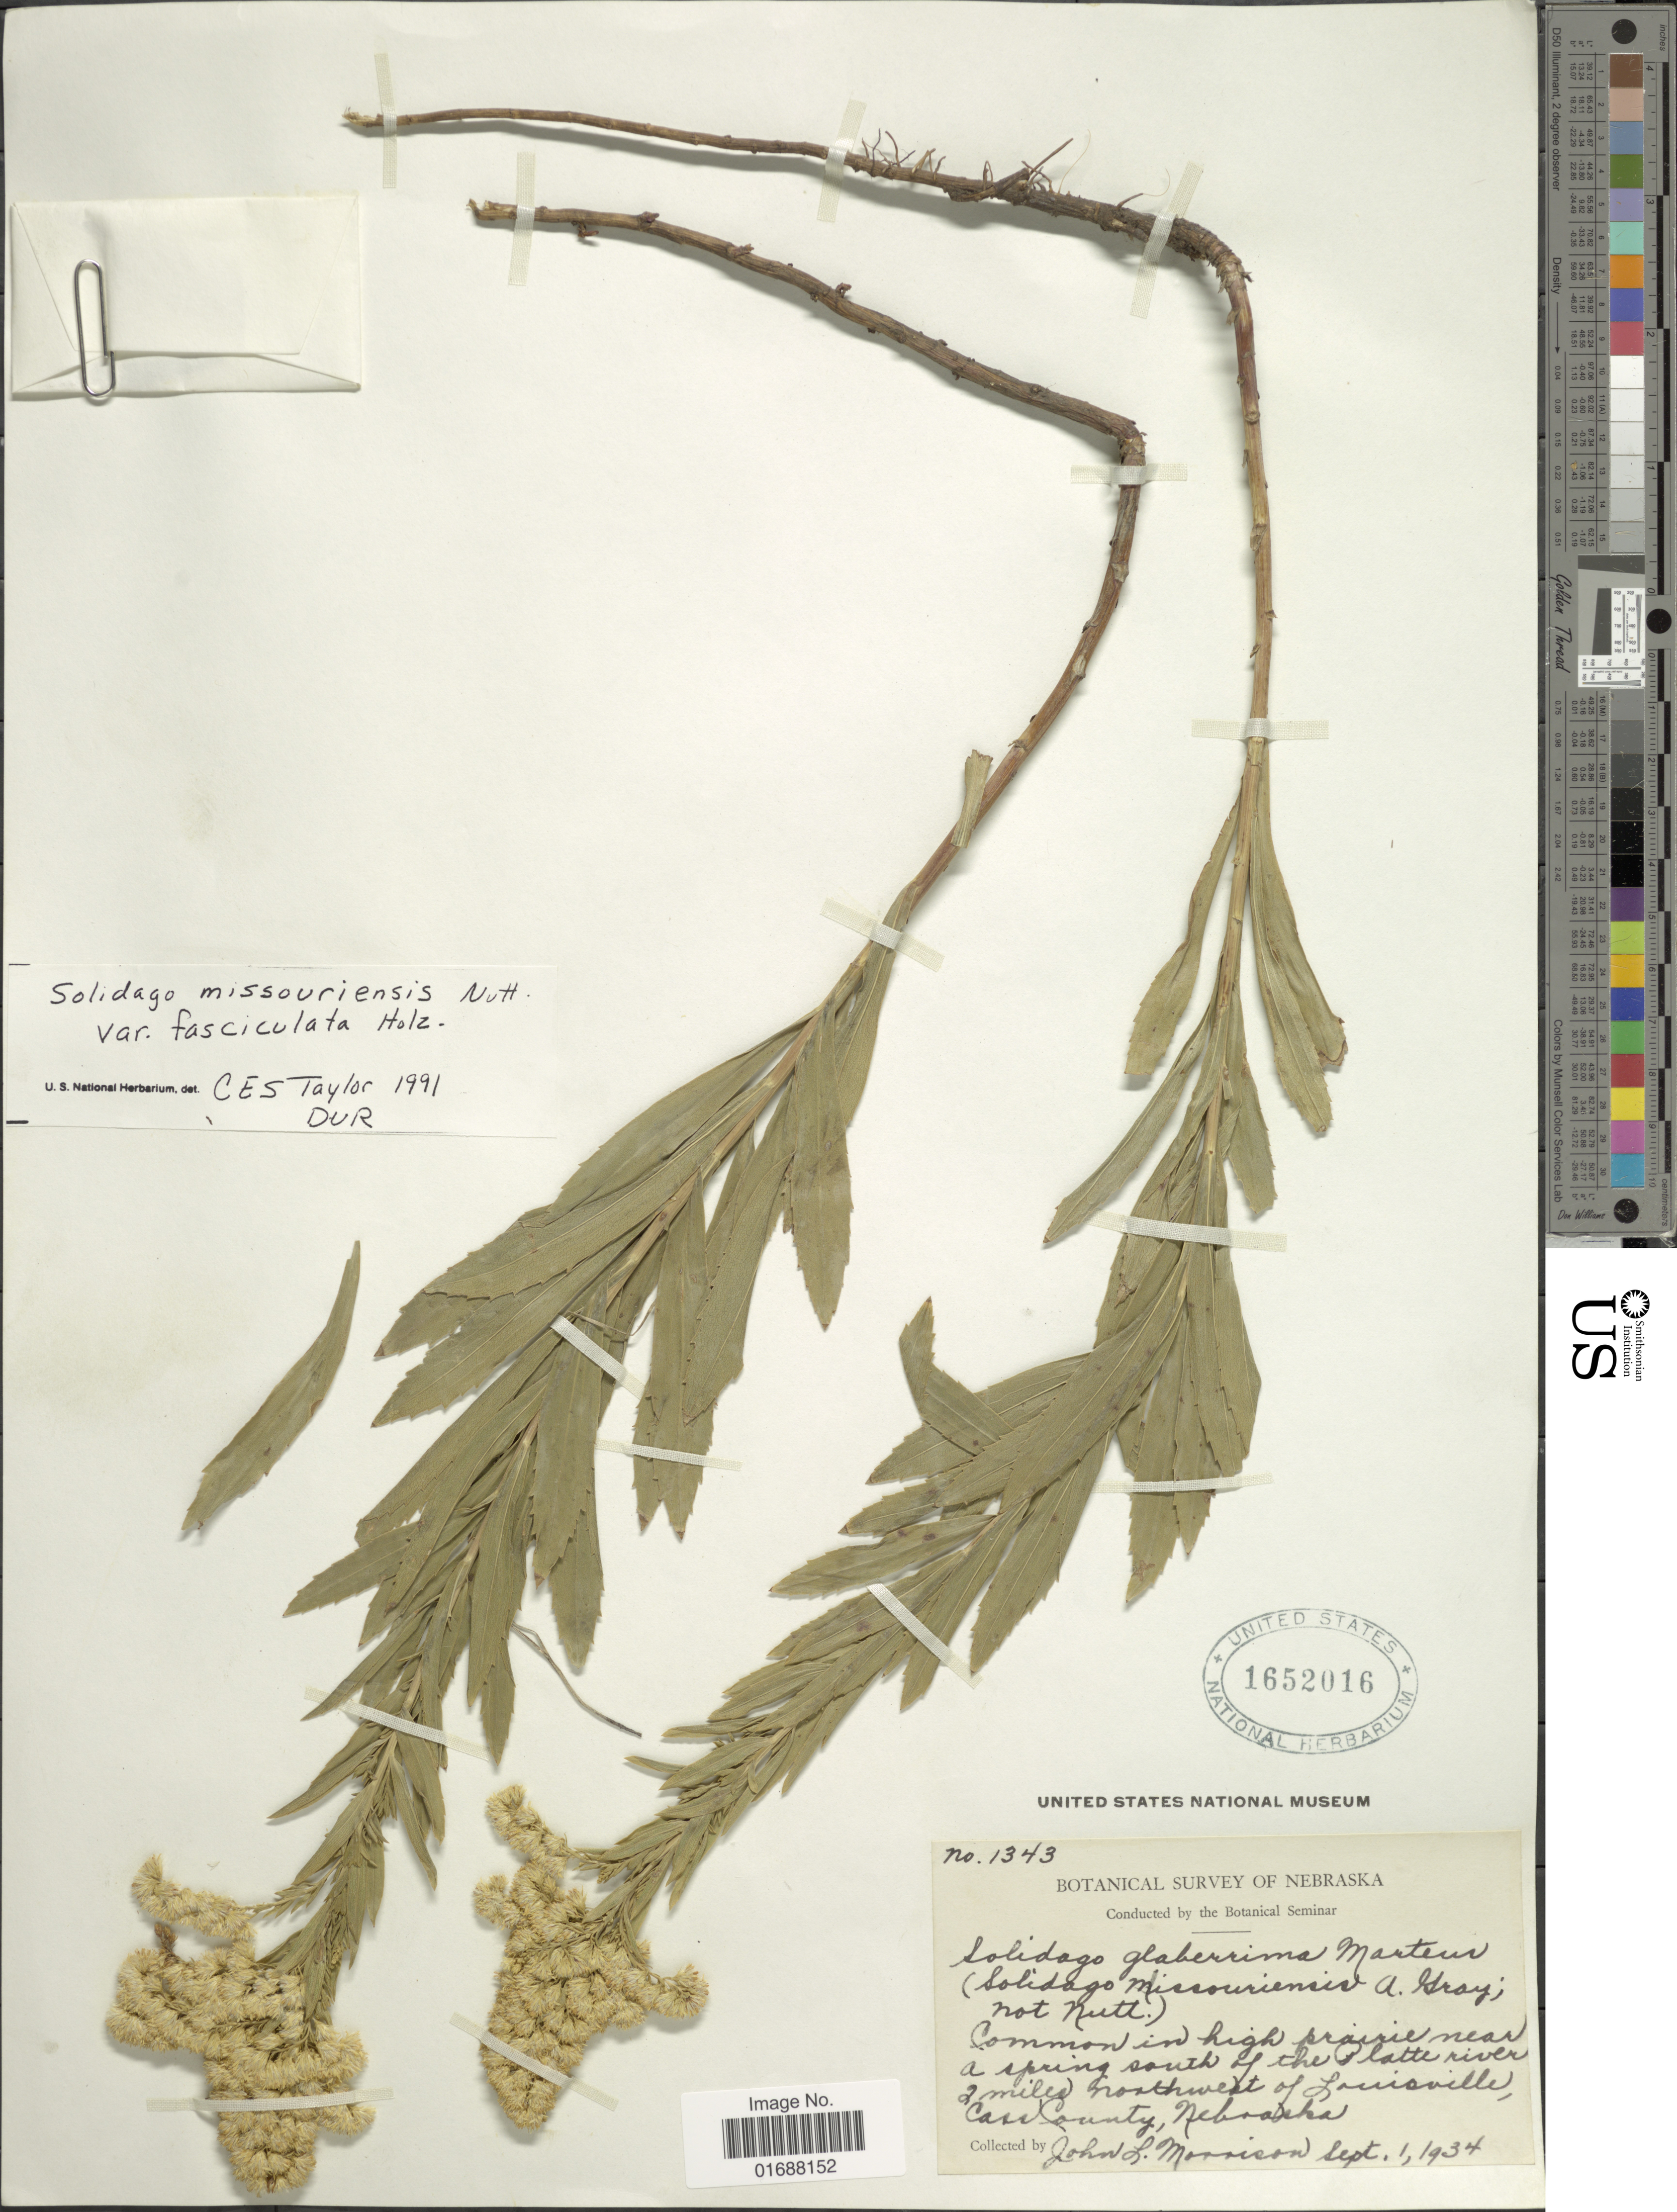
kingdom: Plantae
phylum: Tracheophyta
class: Magnoliopsida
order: Asterales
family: Asteraceae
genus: Solidago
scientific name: Solidago missouriensis var. fasciculata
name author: Holz.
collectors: J. L. Morrison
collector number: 1343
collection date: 1934-09-01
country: United States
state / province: Nebraska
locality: A spring south of the Platte river 2 miles northwest of Louisville, Cass County, Nebraska.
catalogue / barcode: US 1652016